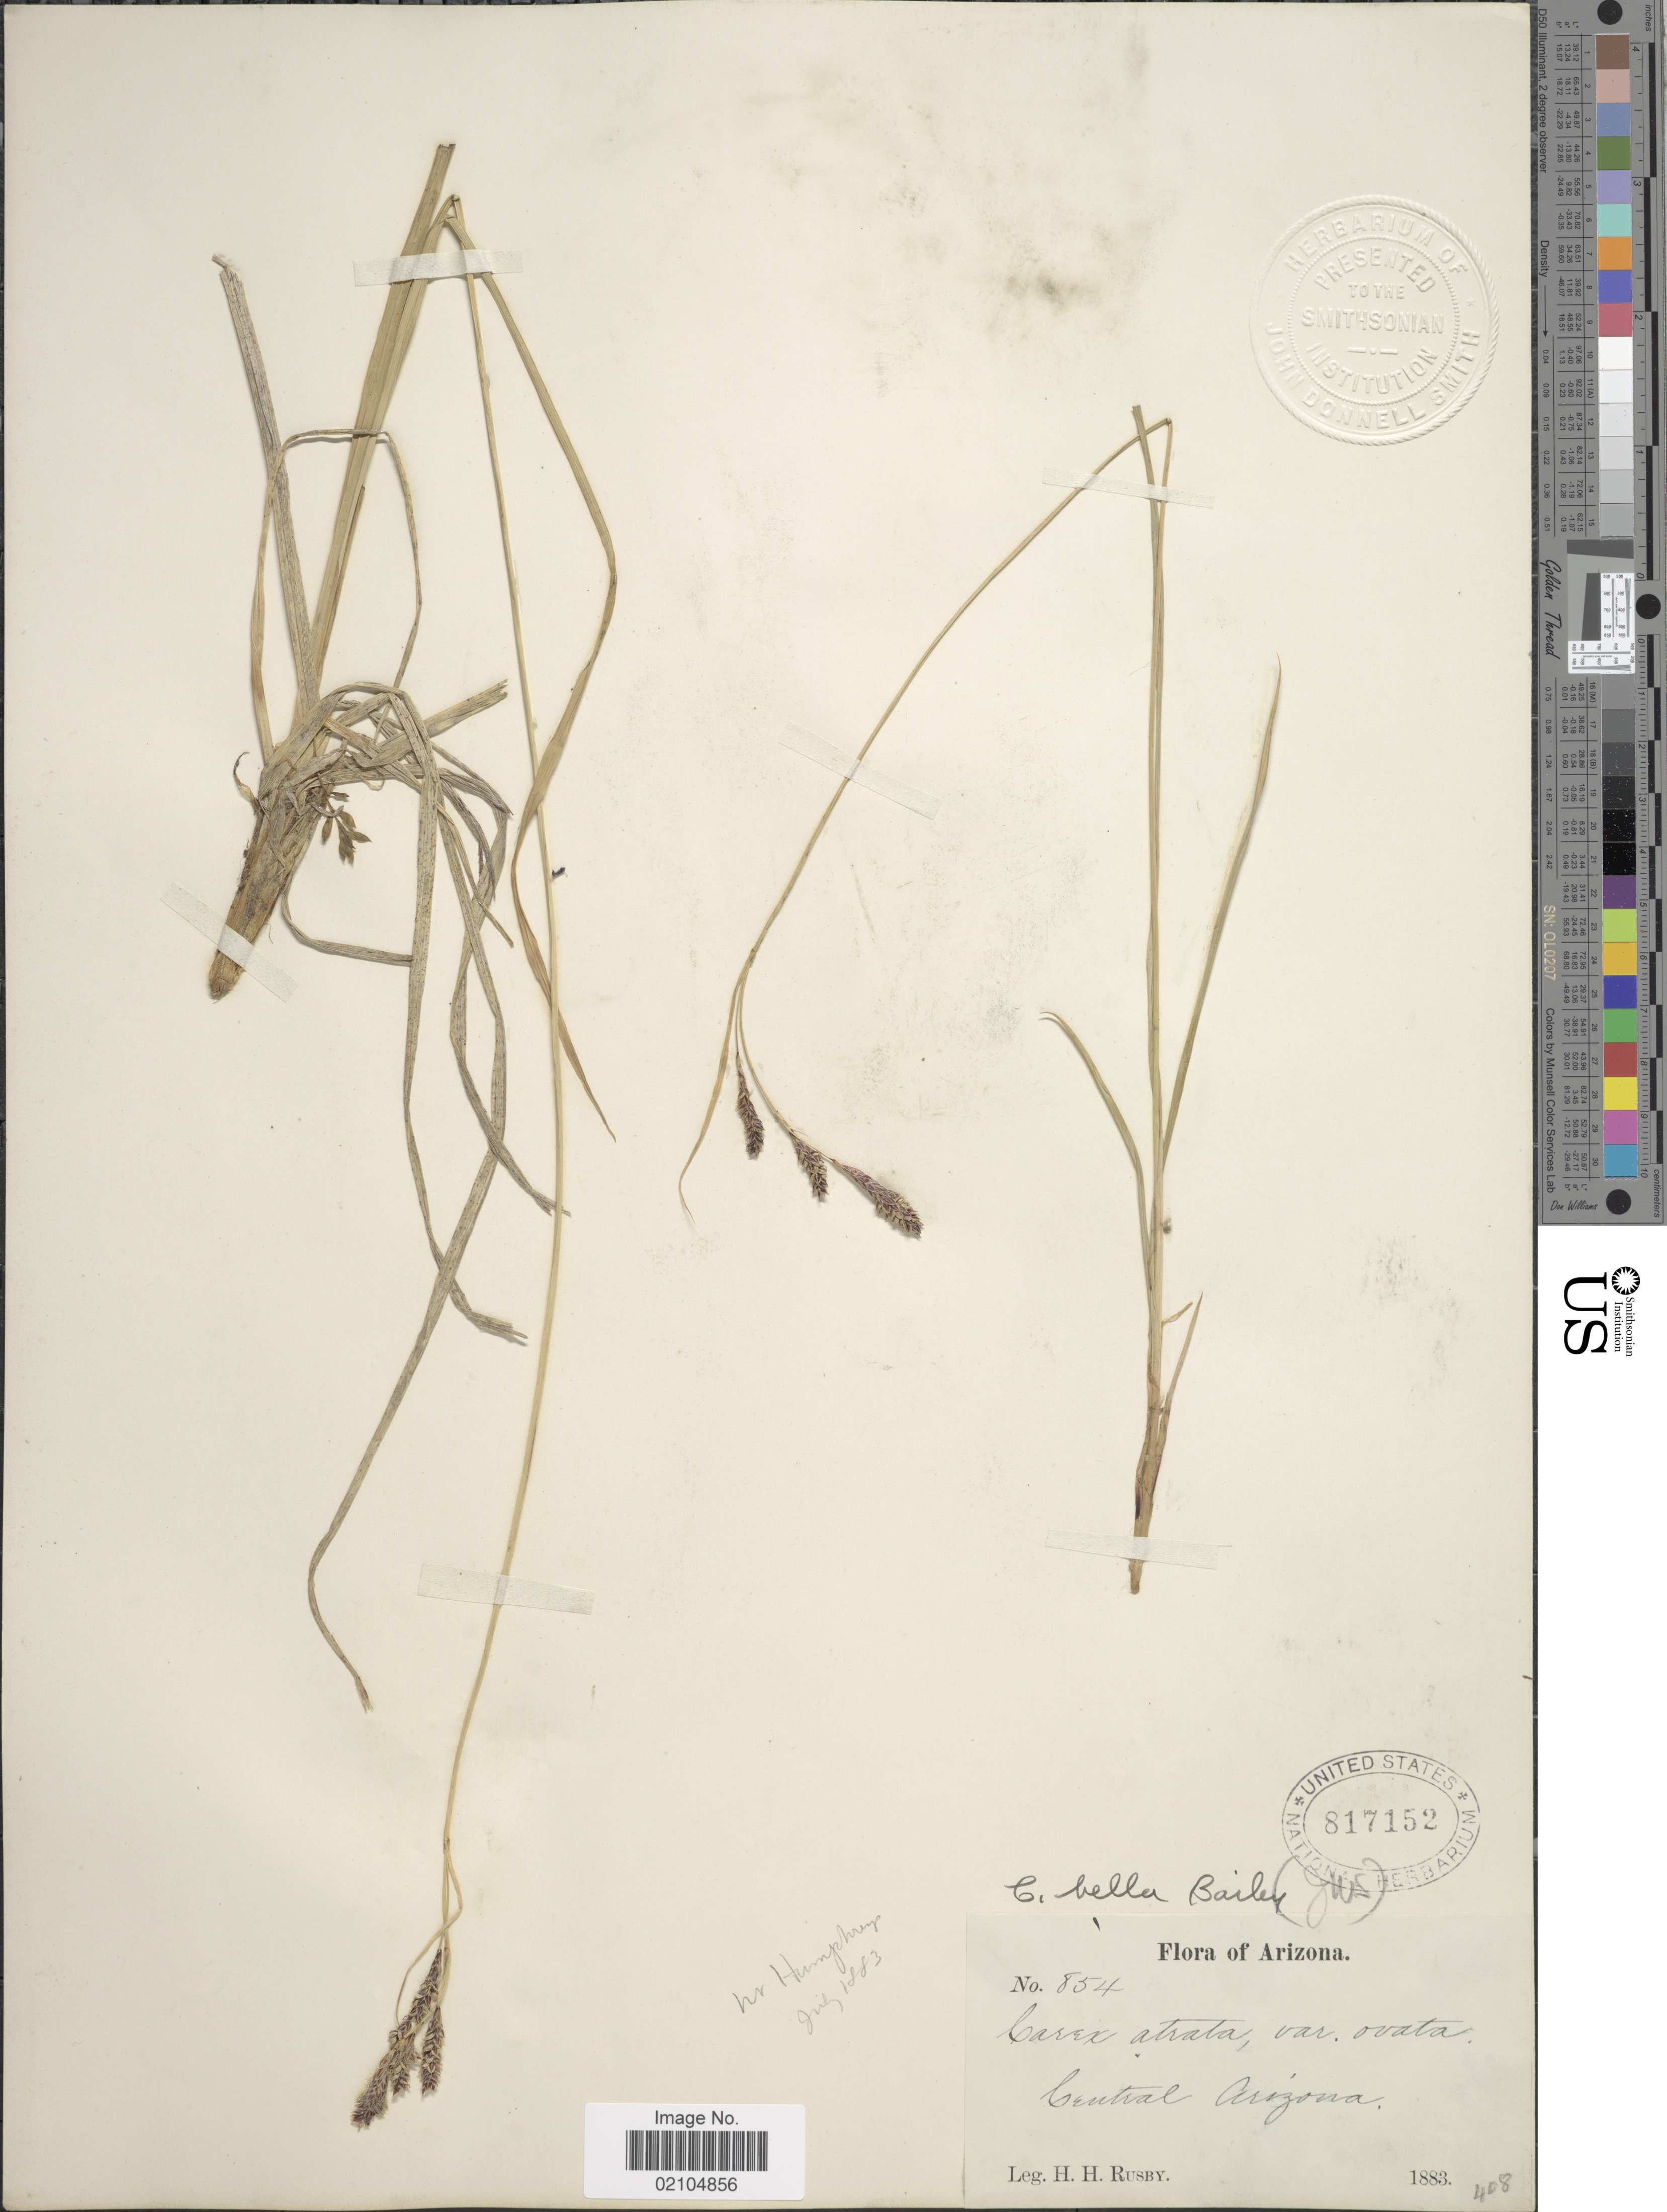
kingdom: Plantae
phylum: Tracheophyta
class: Liliopsida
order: Poales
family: Cyperaceae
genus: Carex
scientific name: Carex bella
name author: L.H. Bailey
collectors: H. H. Rusby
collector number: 854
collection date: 1883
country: United States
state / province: Arizona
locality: Coastal Arizona.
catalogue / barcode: US 817152